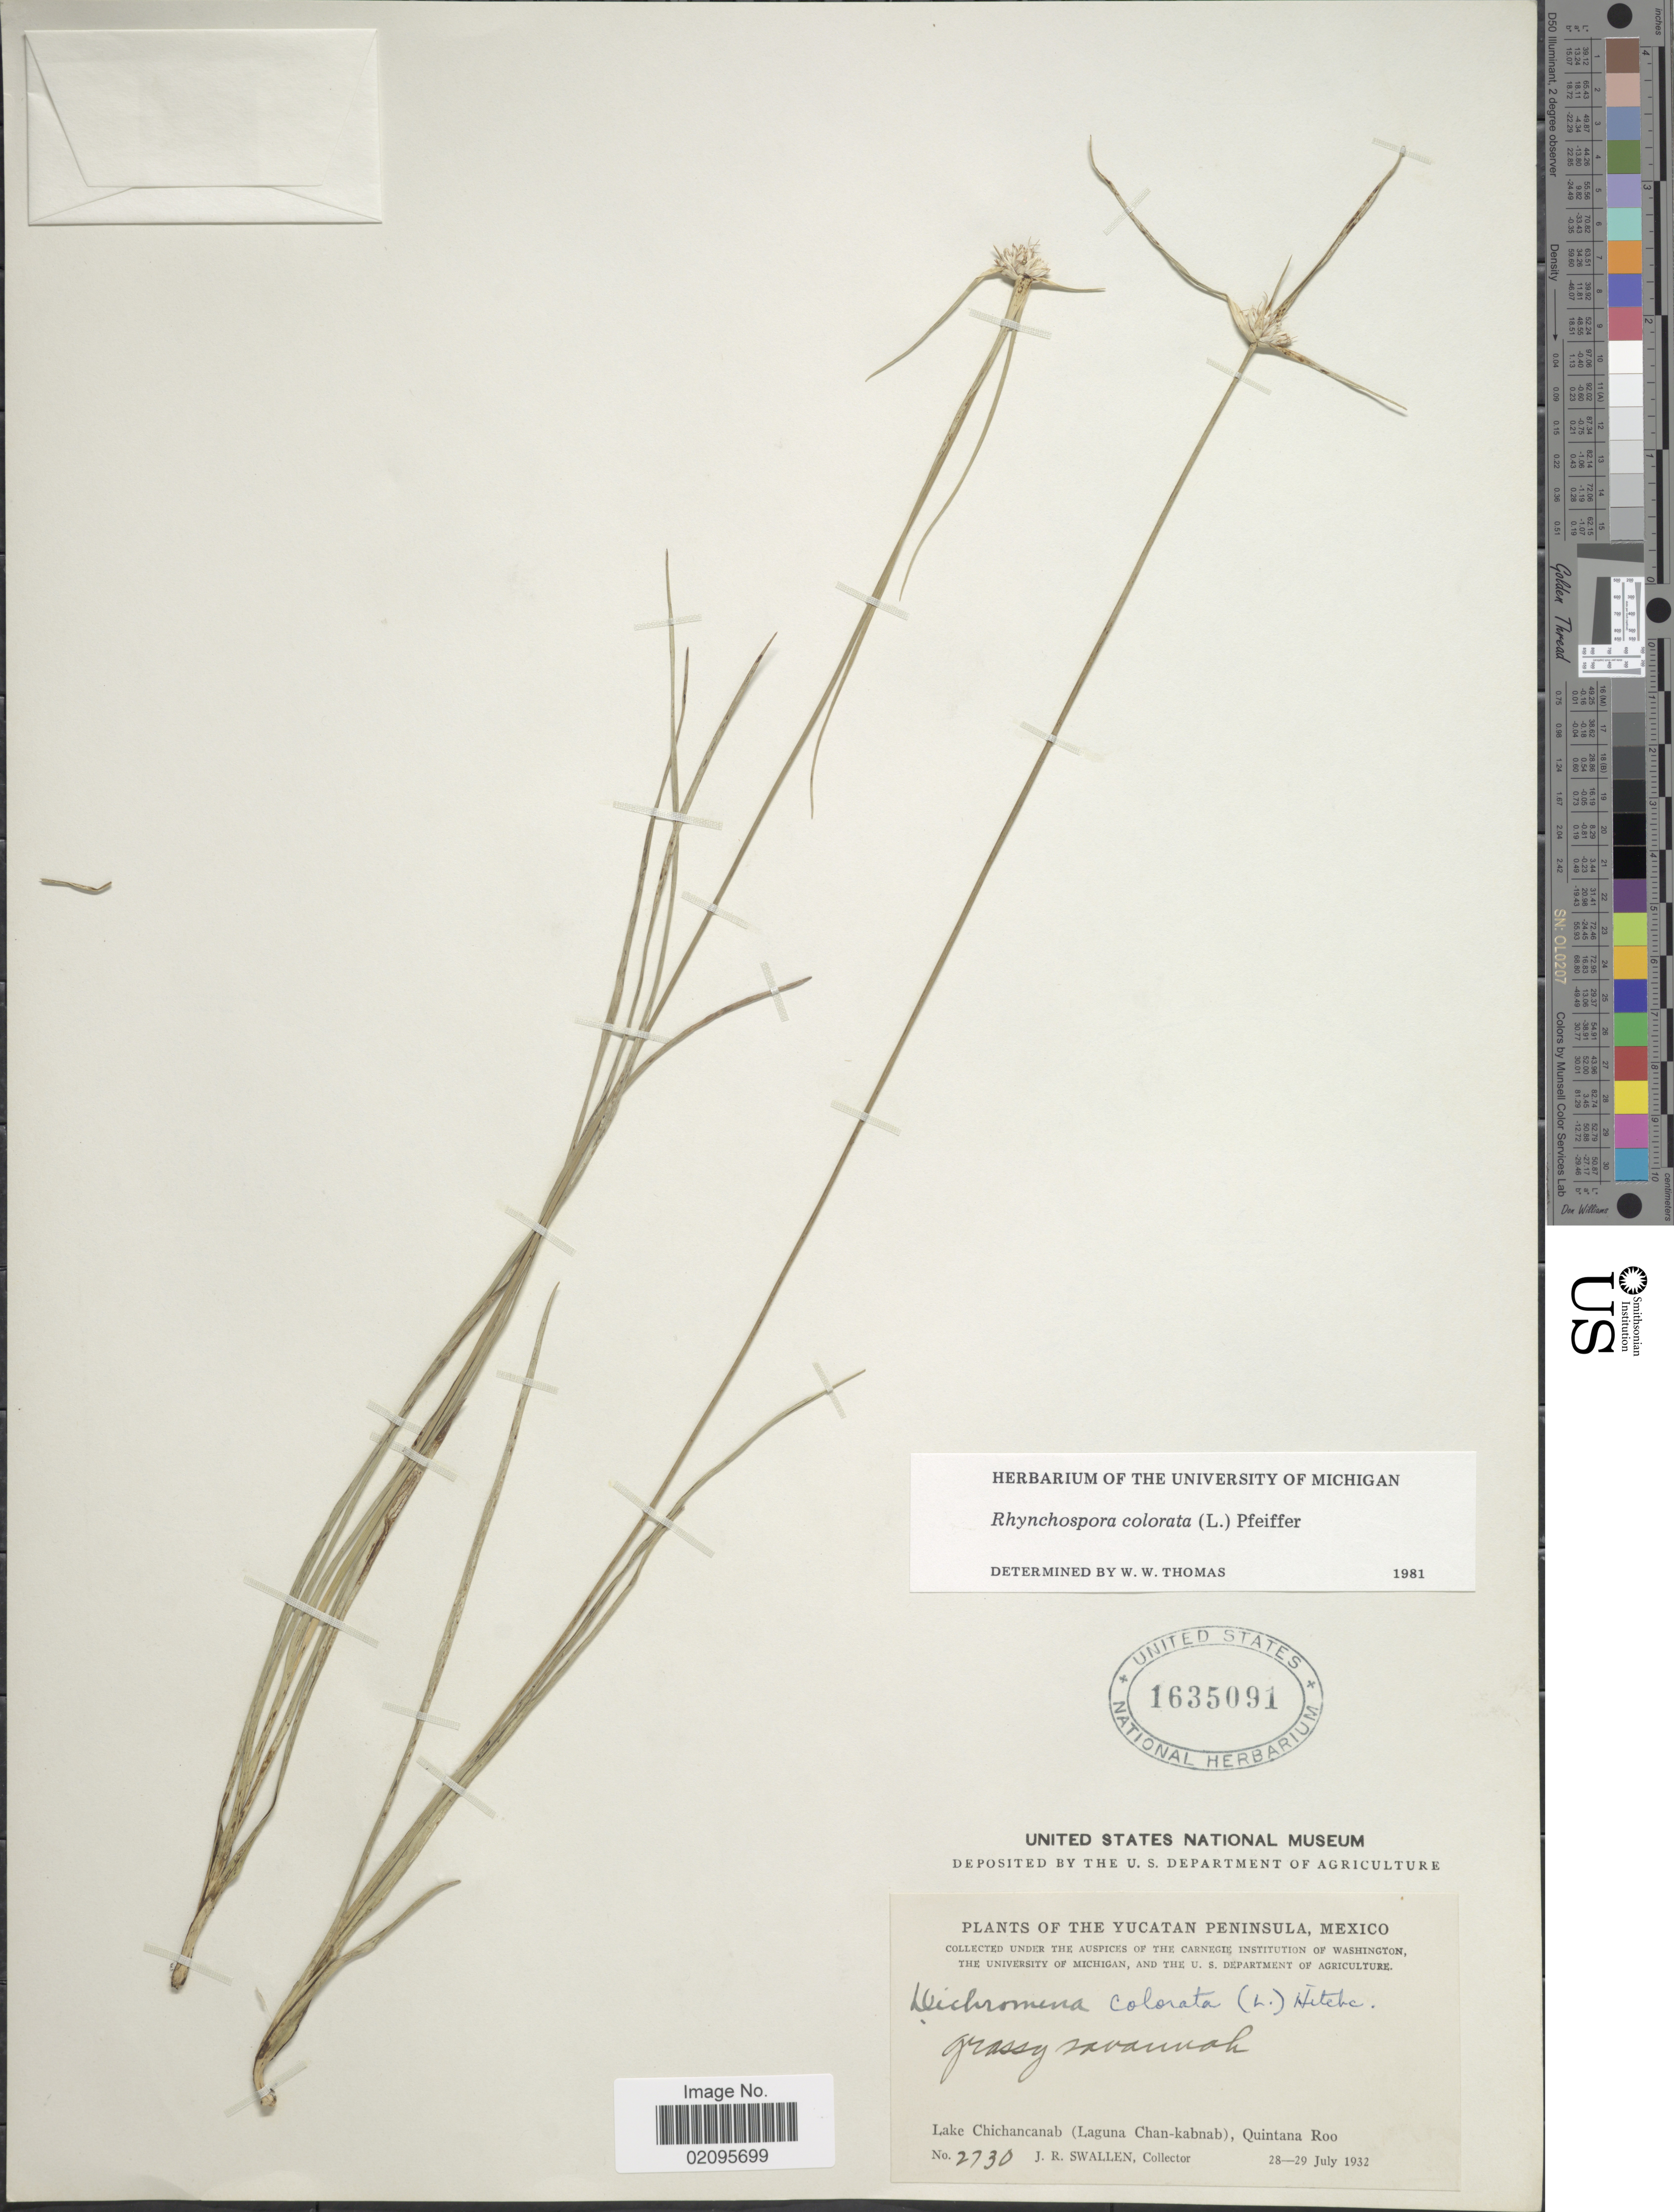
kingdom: Plantae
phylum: Tracheophyta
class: Liliopsida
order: Poales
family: Cyperaceae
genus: Rhynchospora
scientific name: Rhynchospora colorata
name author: (L.) H. Pfeiff.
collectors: J. R. Swallen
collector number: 2730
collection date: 1932-07-28/1932-07-29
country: Mexico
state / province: Quintana Roo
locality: The Yucatan Peninsula, grassy savannah, Lake Chichancanab (Laguna Chan-kabnab).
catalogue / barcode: US 1635091